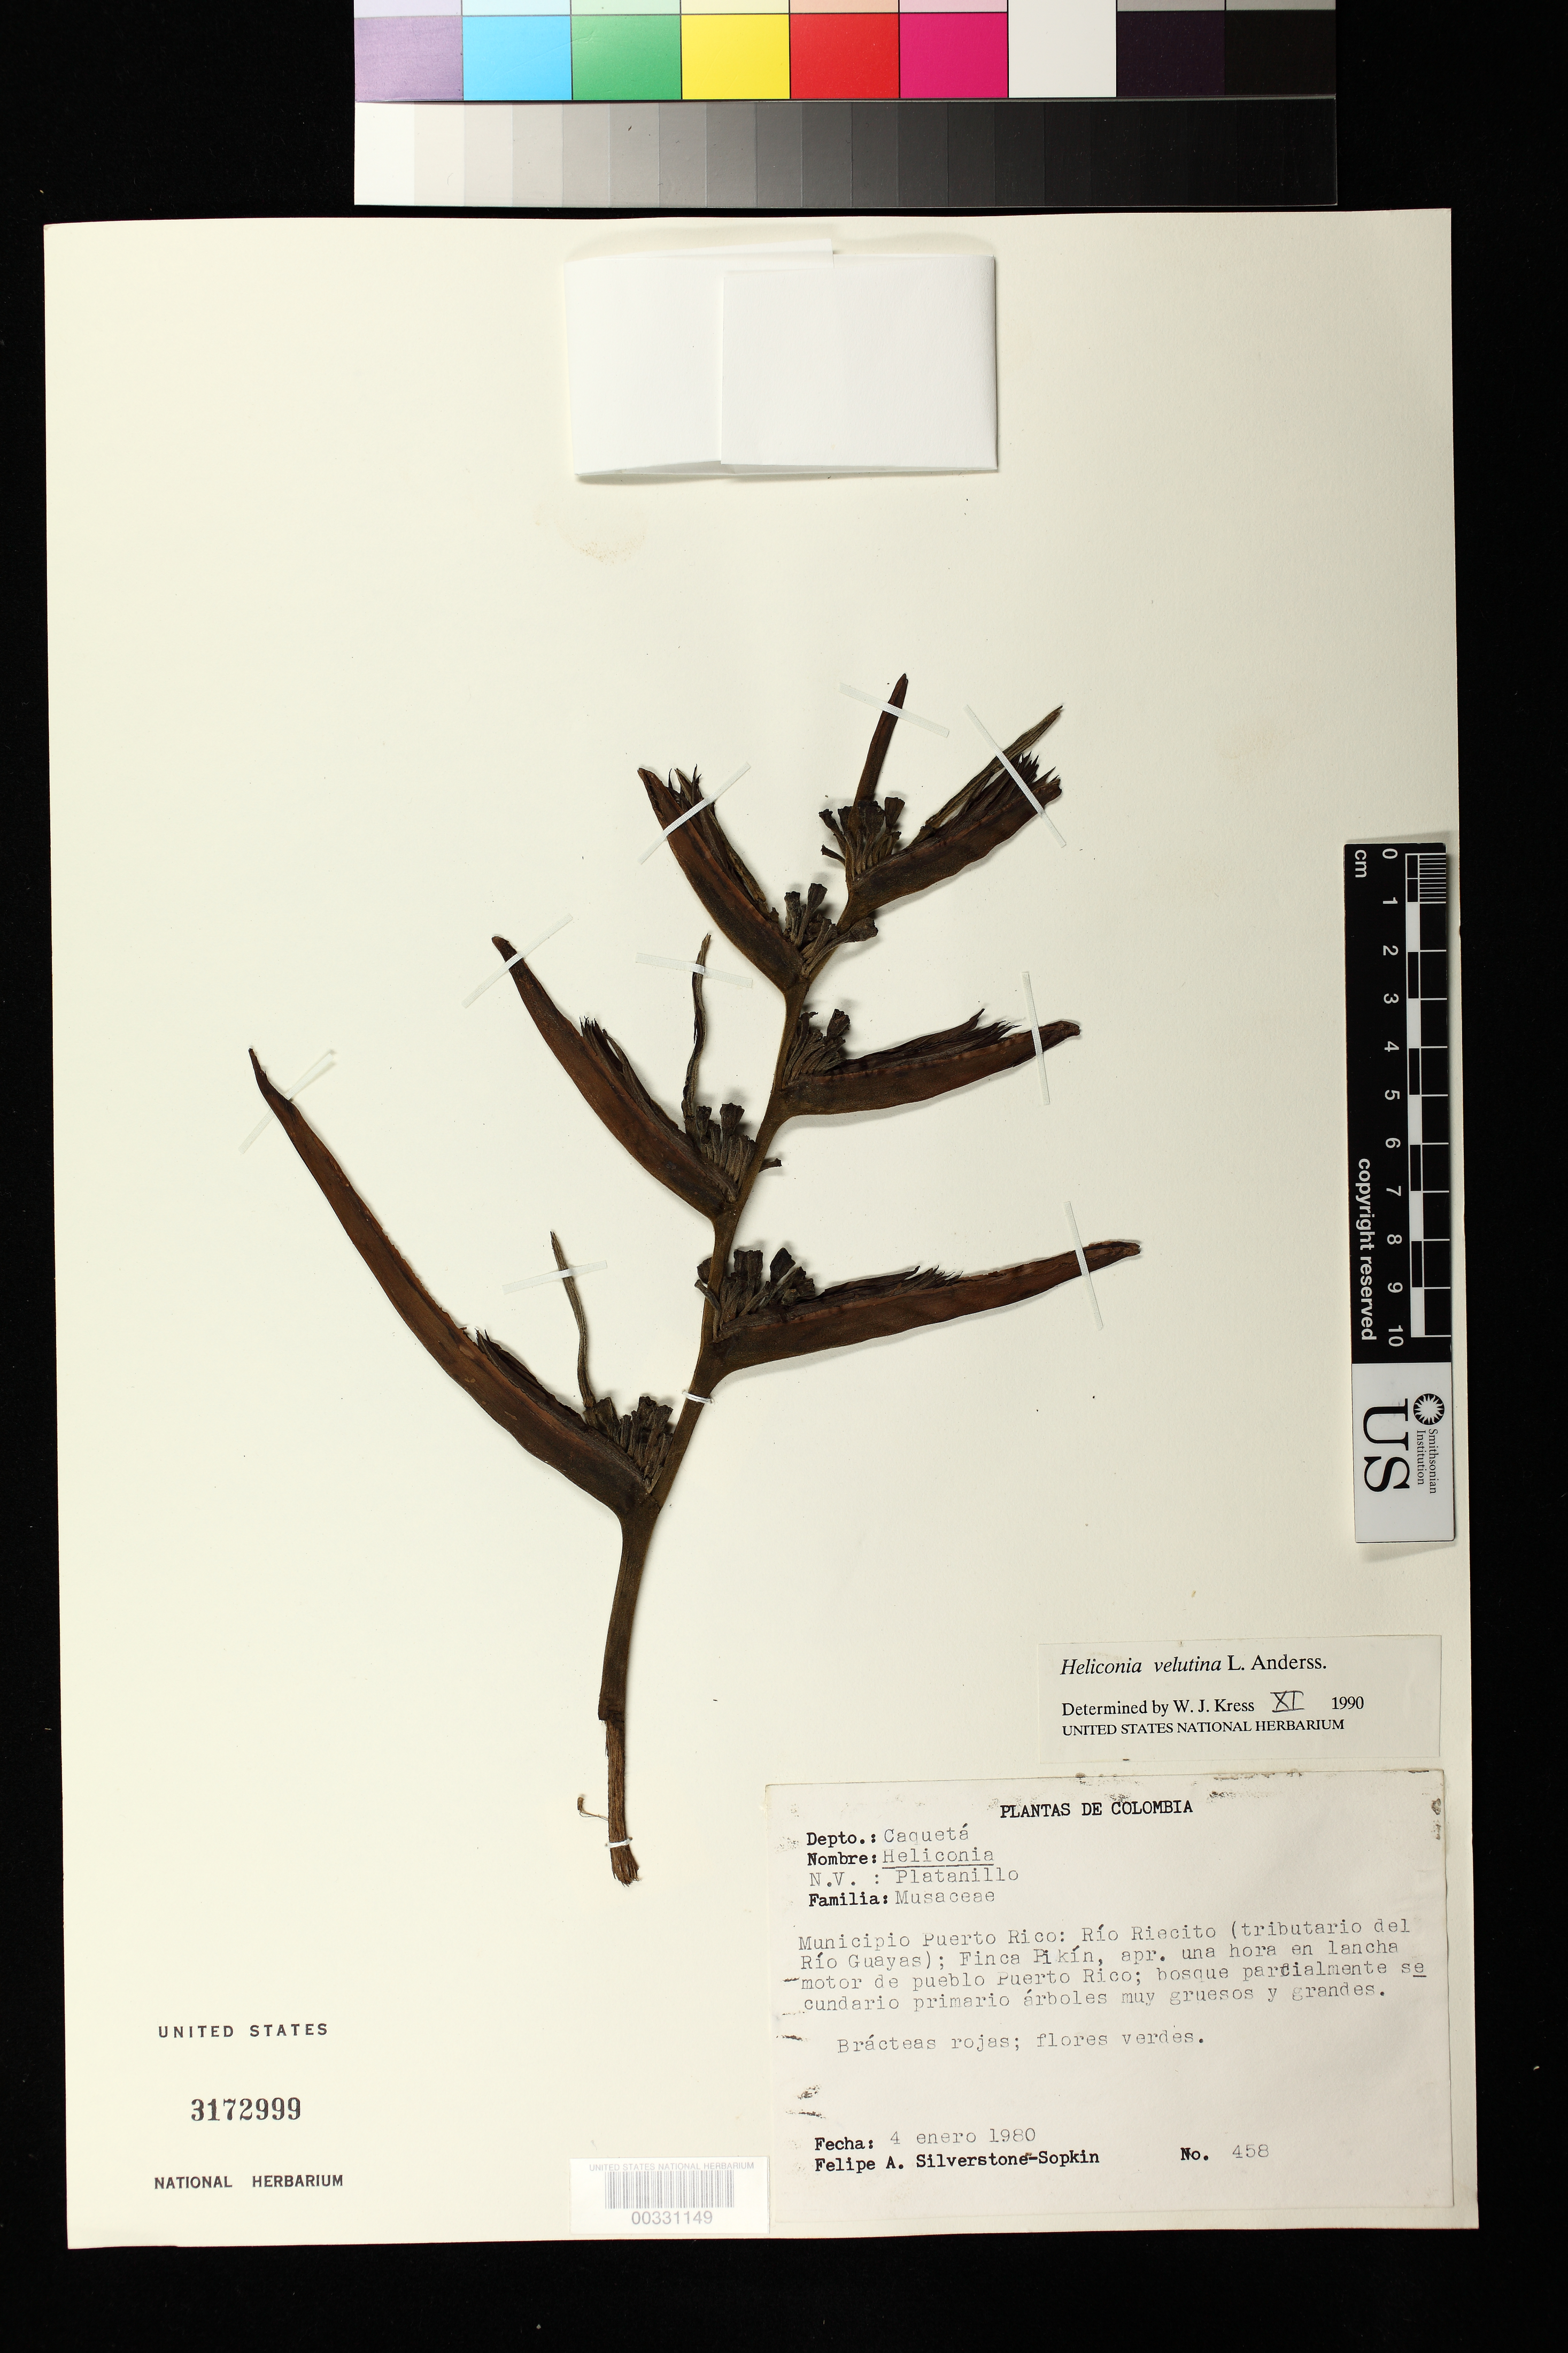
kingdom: Plantae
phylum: Tracheophyta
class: Liliopsida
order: Zingiberales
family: Heliconiaceae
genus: Heliconia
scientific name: Heliconia velutina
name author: L. Andersson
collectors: P. A. Silverstone-Sopkin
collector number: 458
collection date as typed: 04 Jan 1980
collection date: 1980-01-04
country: Colombia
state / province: Caquetá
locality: Mun of Puerto Rico (?), Rio Riecito (tributary of Rio Guayas) Finca Pikin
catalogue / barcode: US 3172999